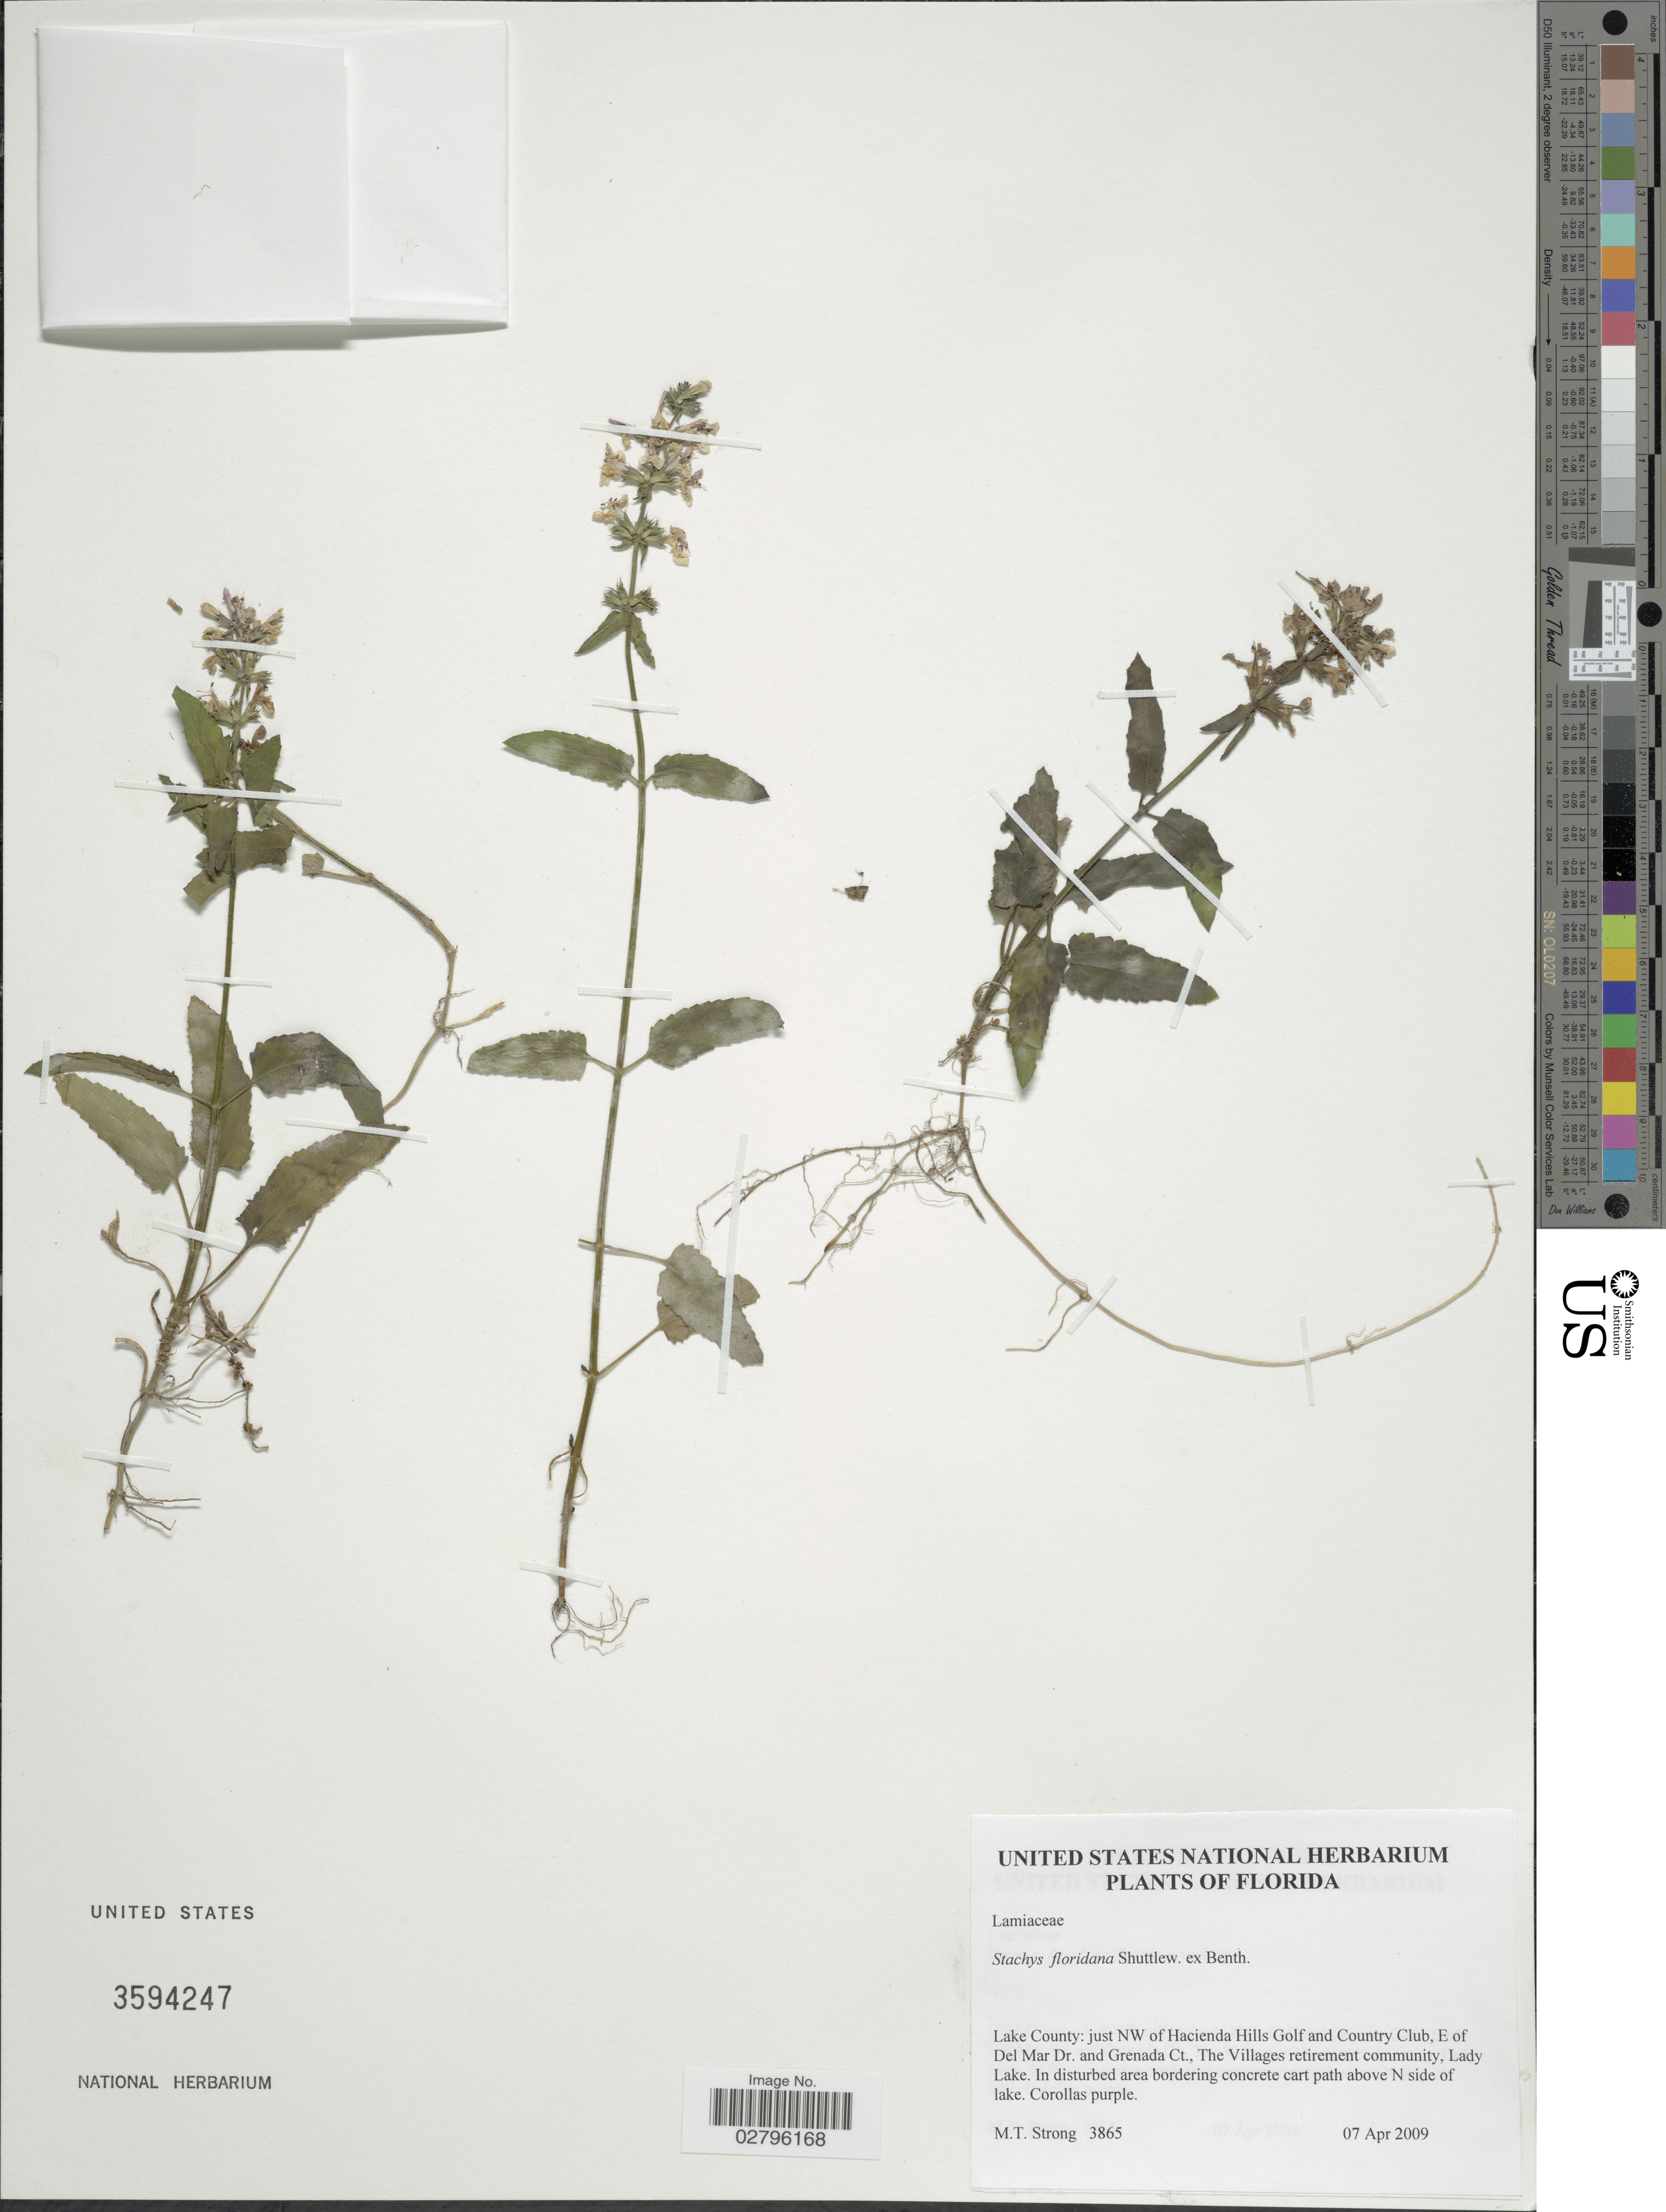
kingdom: Plantae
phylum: Tracheophyta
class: Magnoliopsida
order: Lamiales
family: Lamiaceae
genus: Stachys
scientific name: Stachys floridana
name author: Shuttlew. ex Benth.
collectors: M. T. Strong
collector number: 3865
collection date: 2009-04-07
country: United States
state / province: Florida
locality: Lake County: just NW of Hacienda Hills Golf and Country Club, E of Del Mar Dr. and Grenada Ct., The Villages retirement community, Lady Lake. In disturbed area bordering concrete cart path above N side of lake.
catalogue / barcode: US 3594247